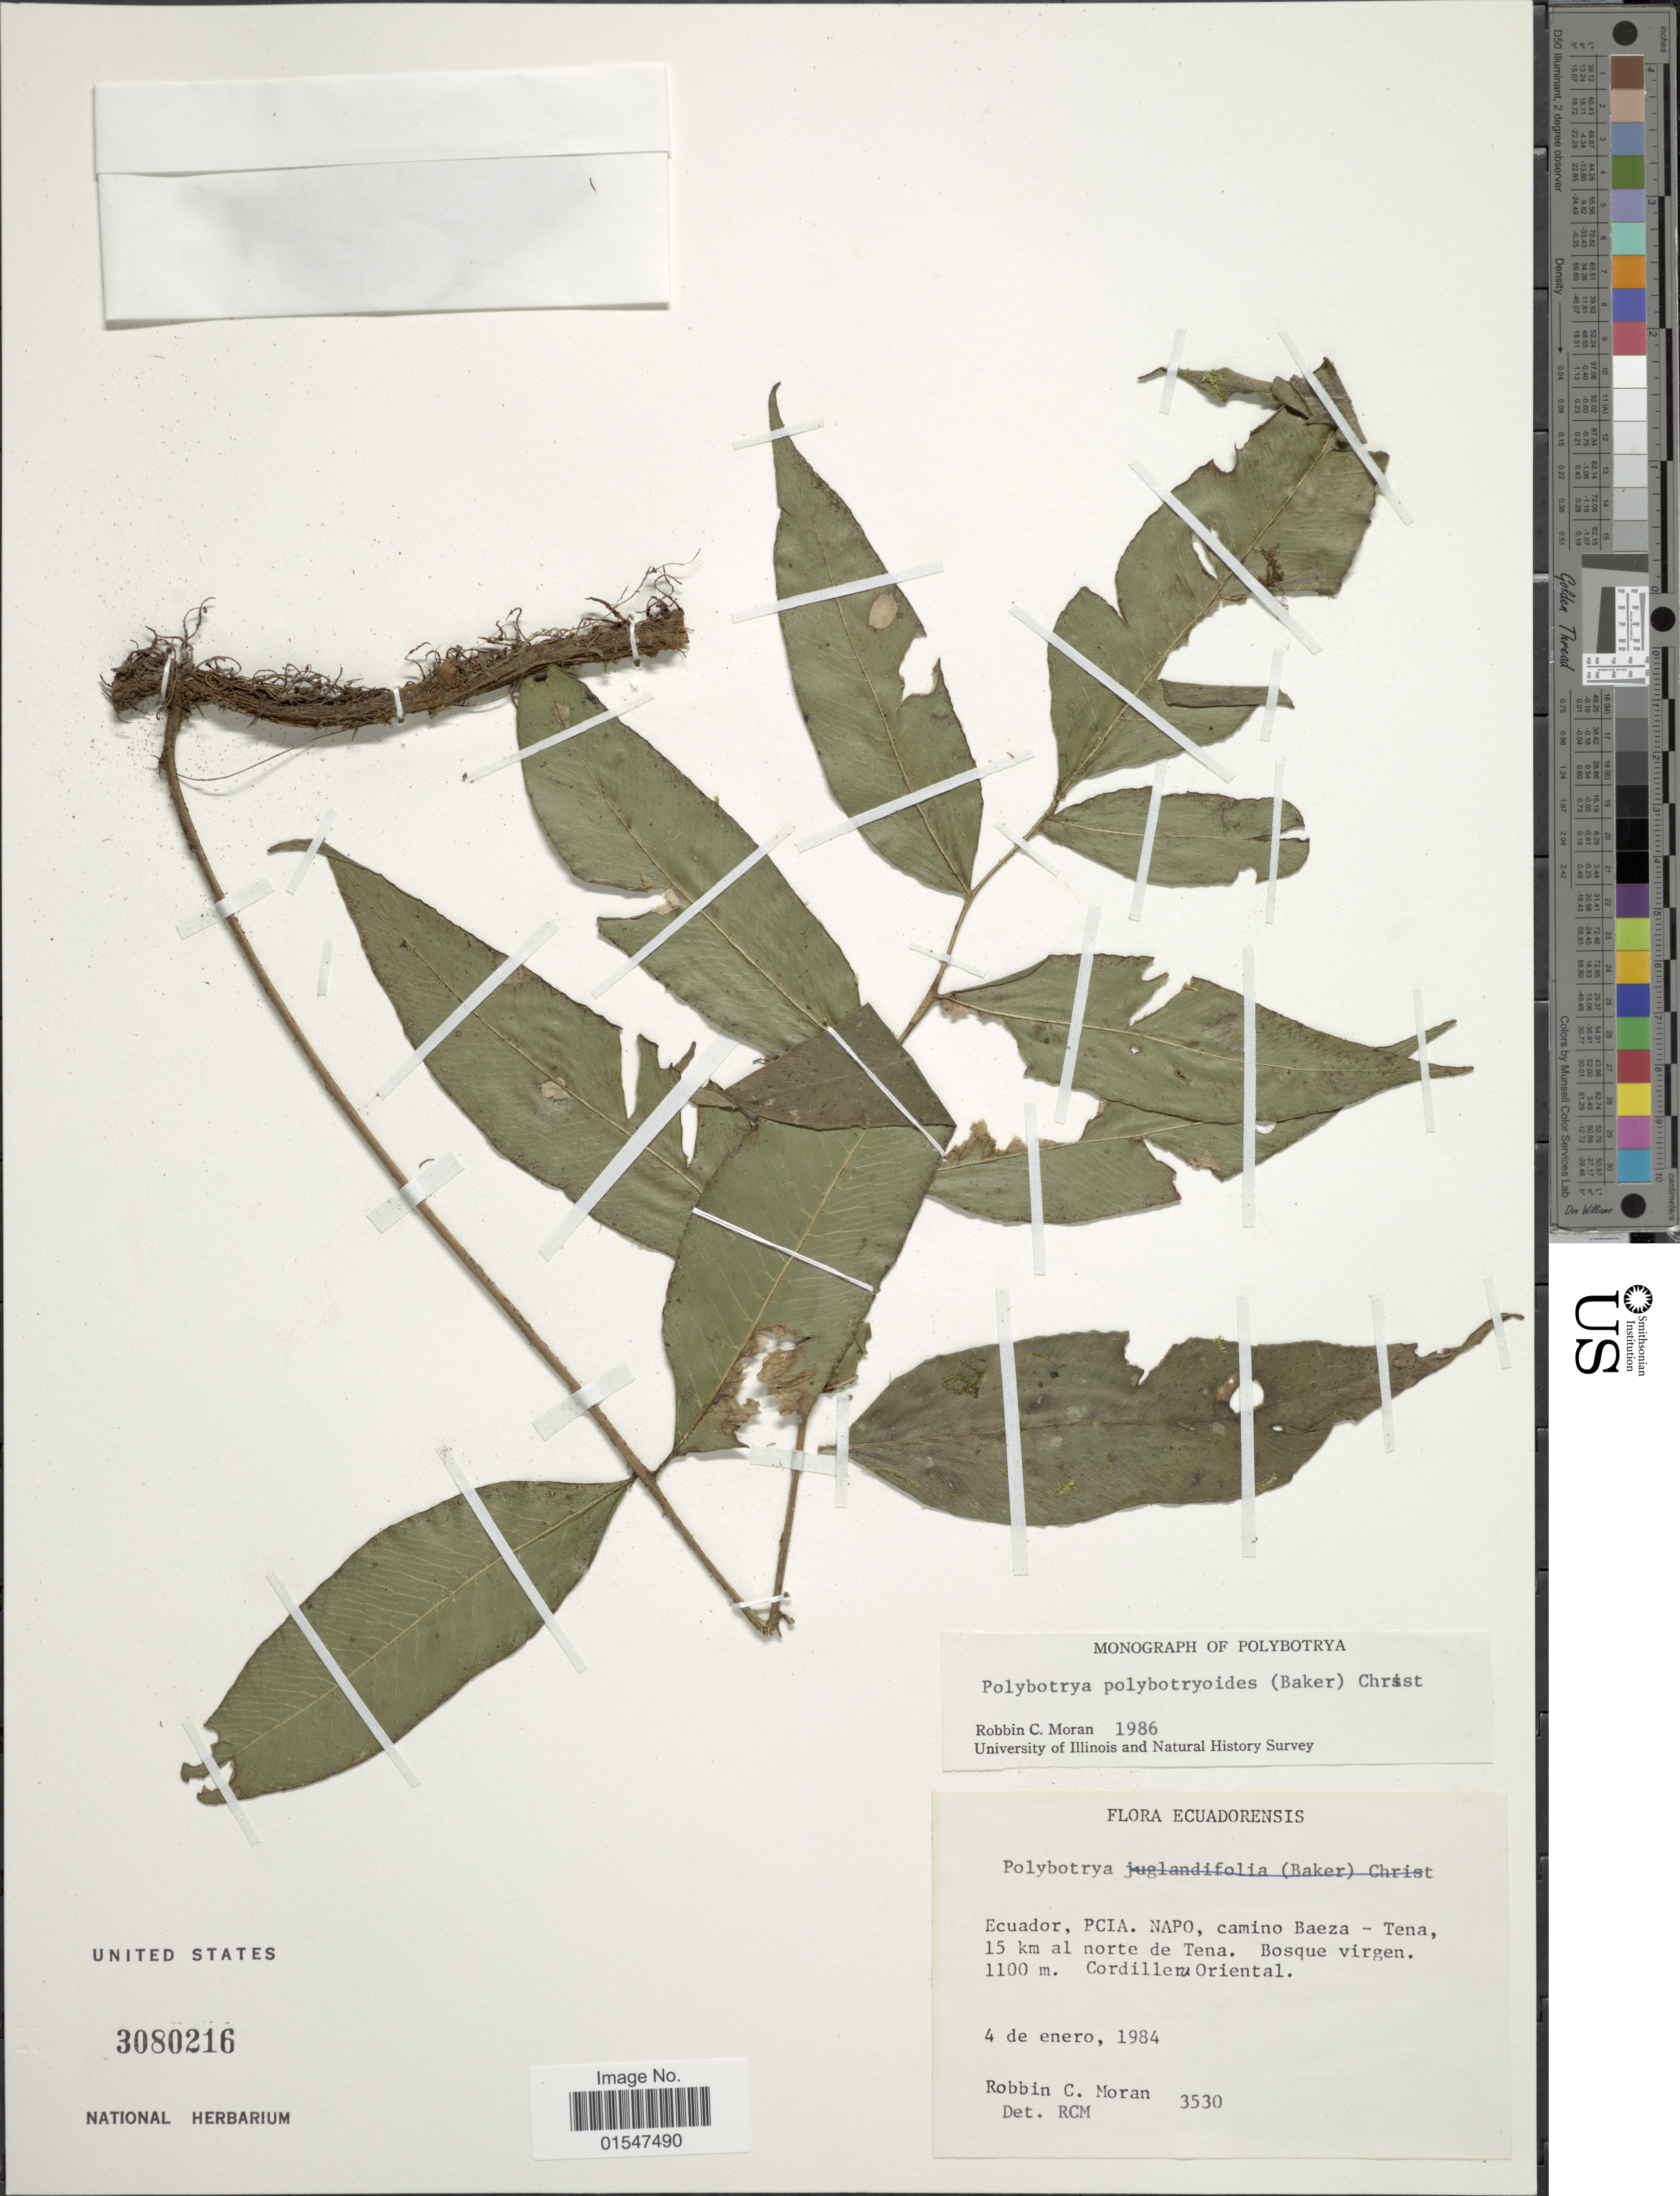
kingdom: Plantae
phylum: Tracheophyta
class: Polypodiopsida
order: Polypodiales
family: Dryopteridaceae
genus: Polybotrya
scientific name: Polybotrya polybotryoides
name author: (Baker) Christ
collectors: R. C. Moran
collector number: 3530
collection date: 1984-01-04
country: Ecuador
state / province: Napo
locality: Camino Baeza- Tena, 15 km al norte te Tena, Bosque virgen, Cordillera Oriental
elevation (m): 1100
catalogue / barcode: US 3080216